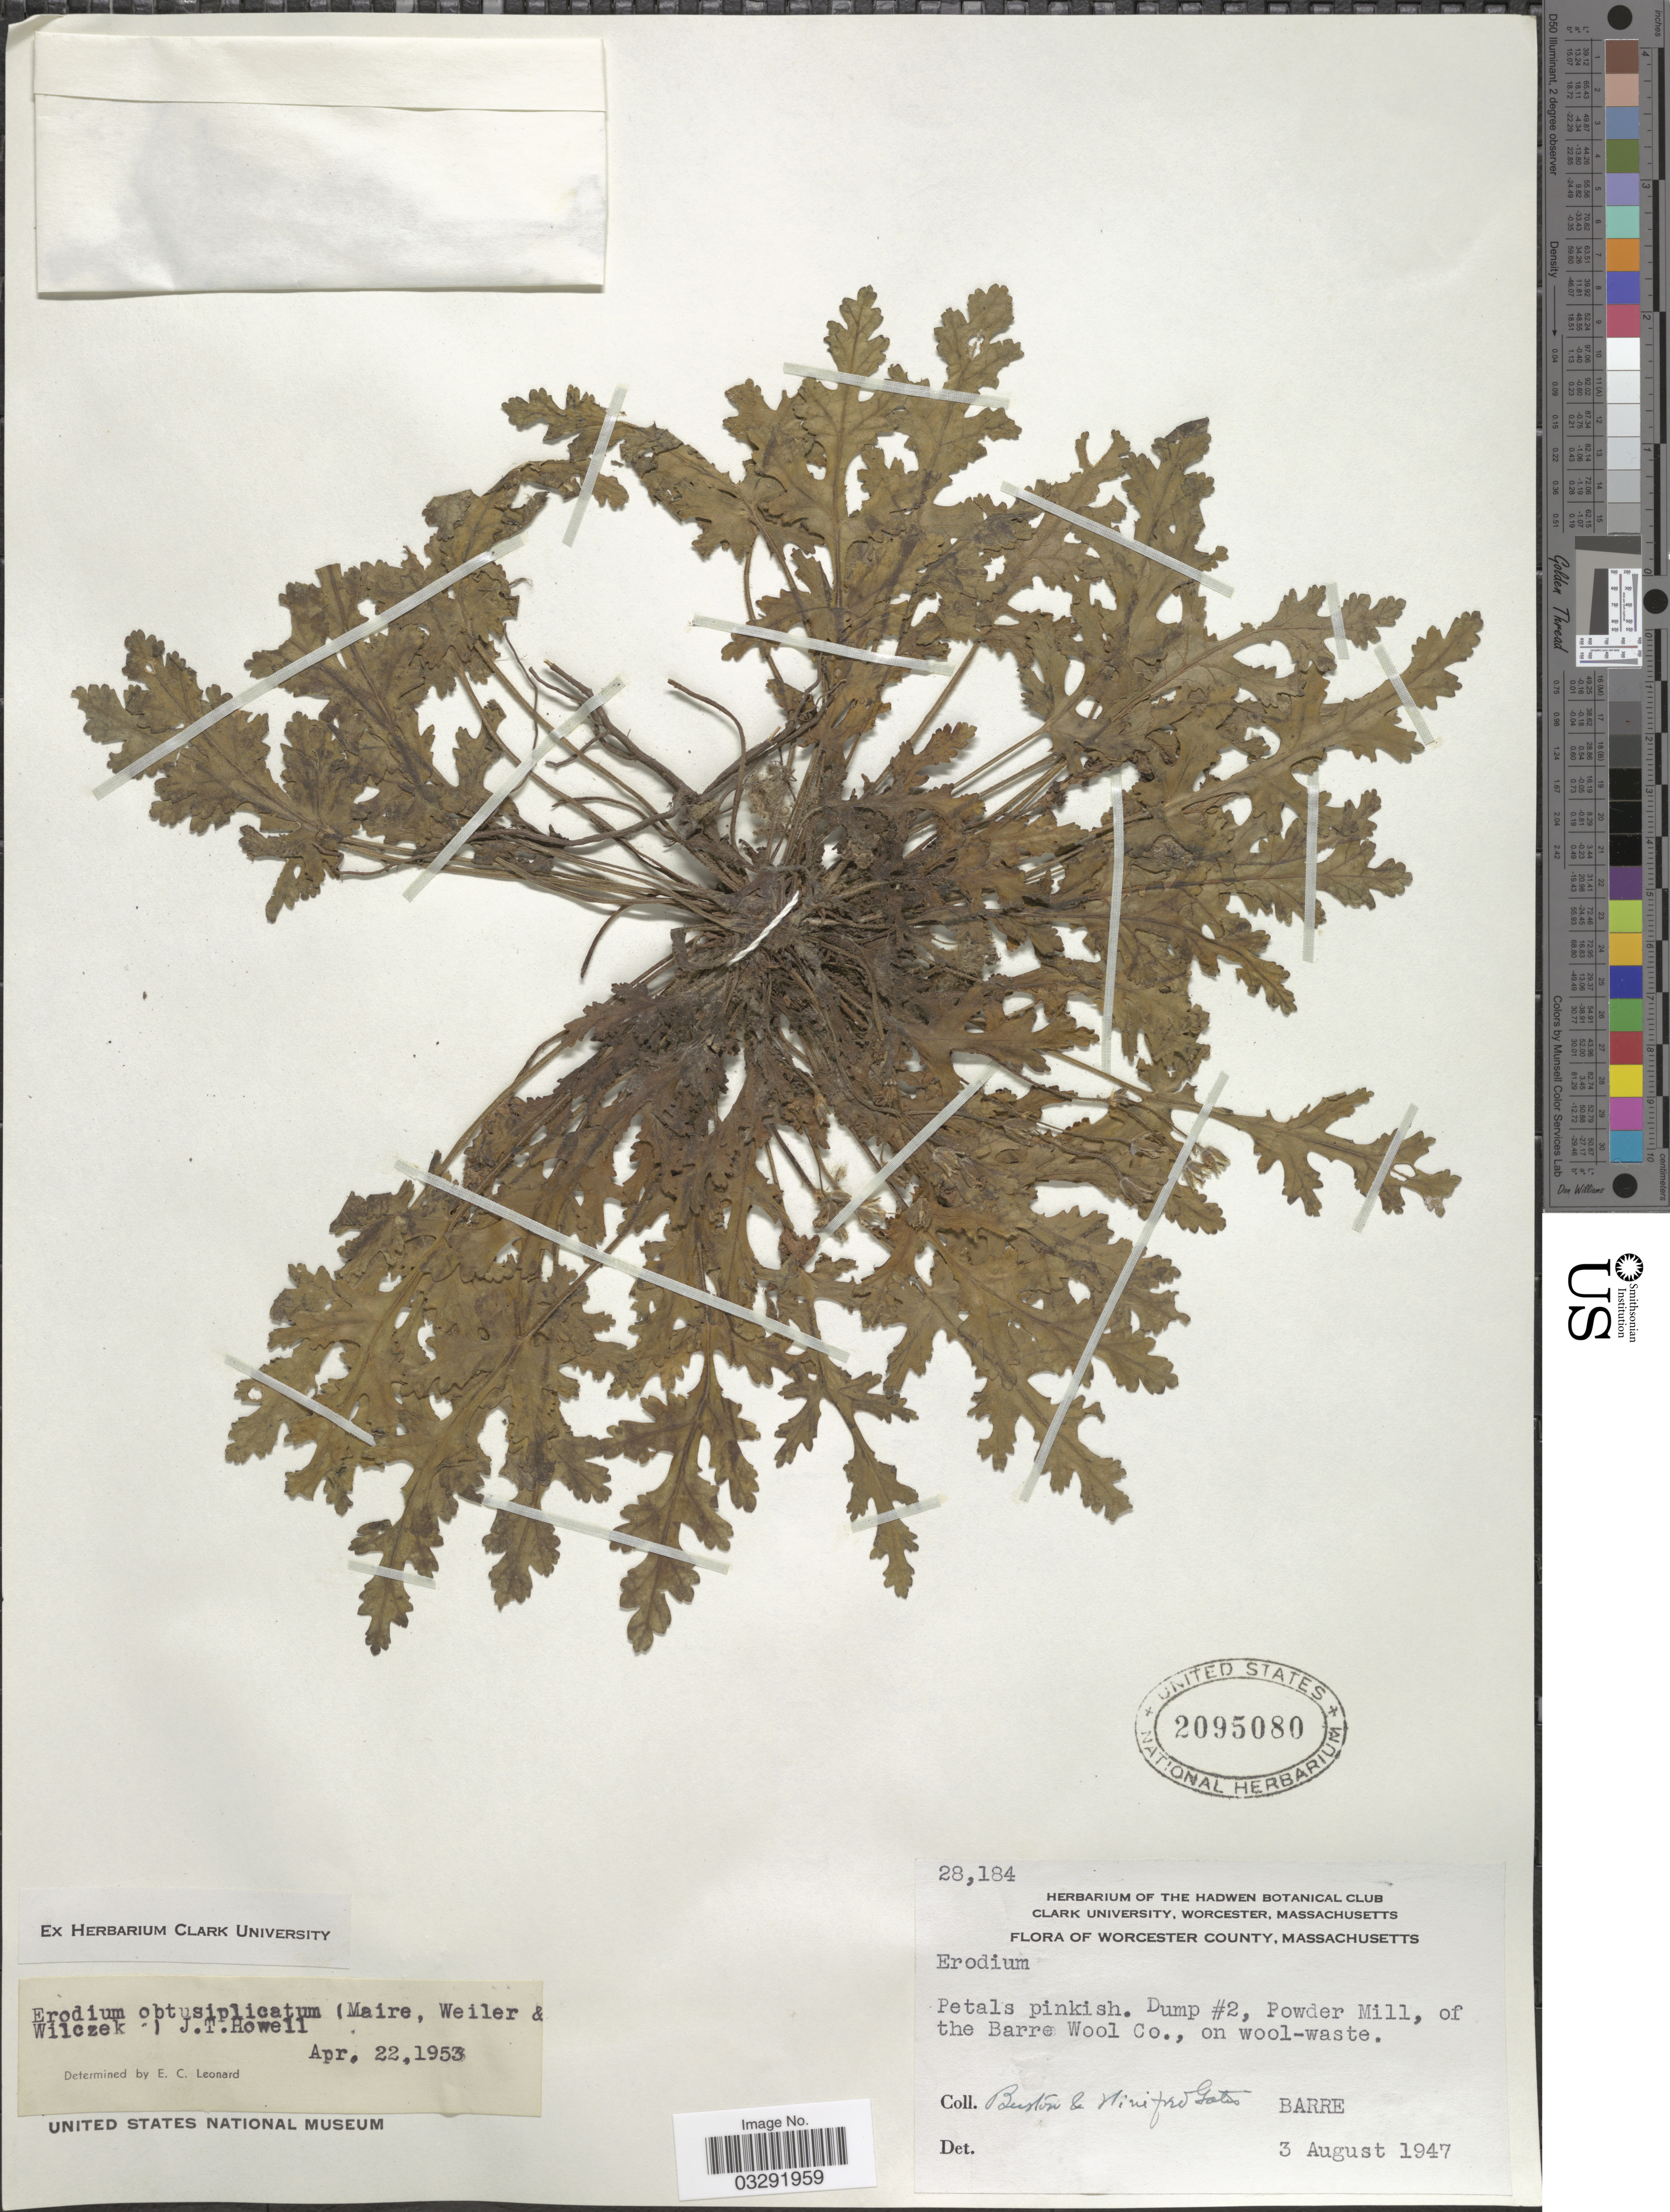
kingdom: Plantae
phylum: Tracheophyta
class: Magnoliopsida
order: Geraniales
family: Geraniaceae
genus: Erodium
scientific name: Erodium obtusiplicatum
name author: (Maire et al.) J.T. Howell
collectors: B. N. Gates & W. Gates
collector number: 28184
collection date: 1947-08-03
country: United States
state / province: Massachusetts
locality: Worcester County. Dump #2, Powder Mill, of the Barre Wool Co. Barre.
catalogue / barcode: US 2095080